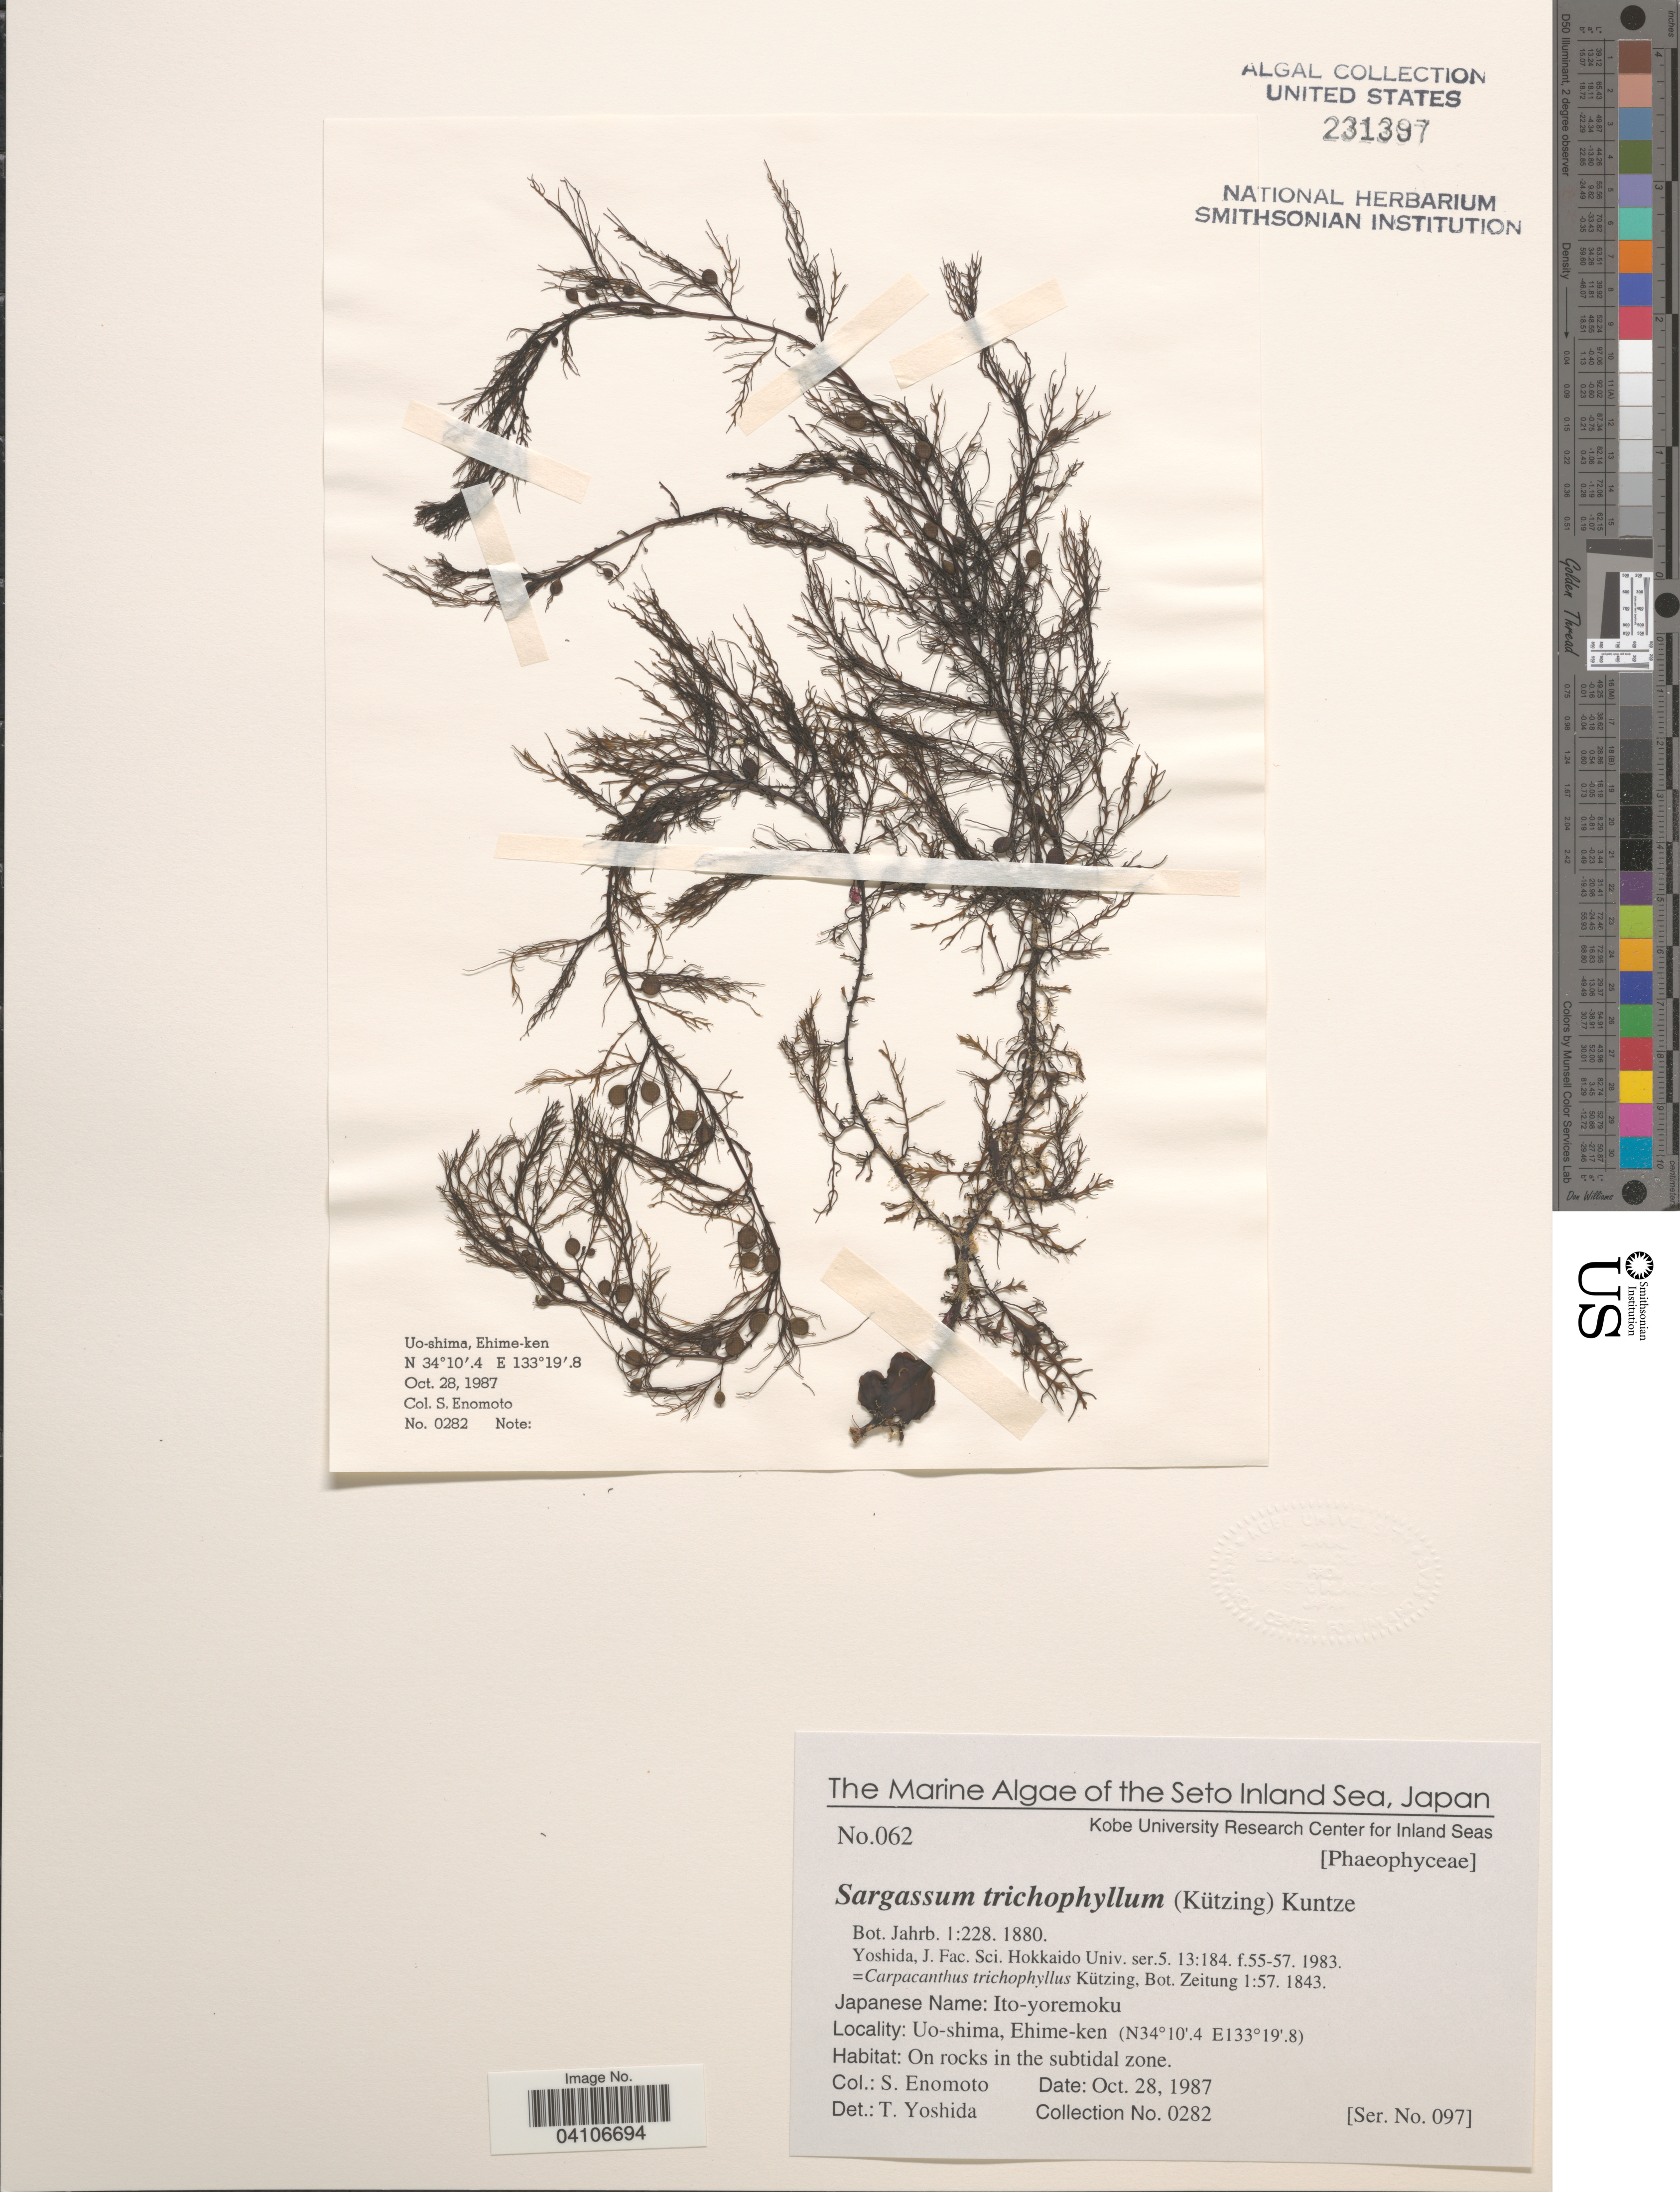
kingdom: Chromista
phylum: Ochrophyta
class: Phaeophyceae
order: Fucales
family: Sargassaceae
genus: Sargassum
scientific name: Sargassum trichophyllum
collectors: S. Enomoto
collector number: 0282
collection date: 1987-10-28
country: Japan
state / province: Ehime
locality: The Seto Inland Sea. Uo-shima, Ehime-ken.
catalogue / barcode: US 231397